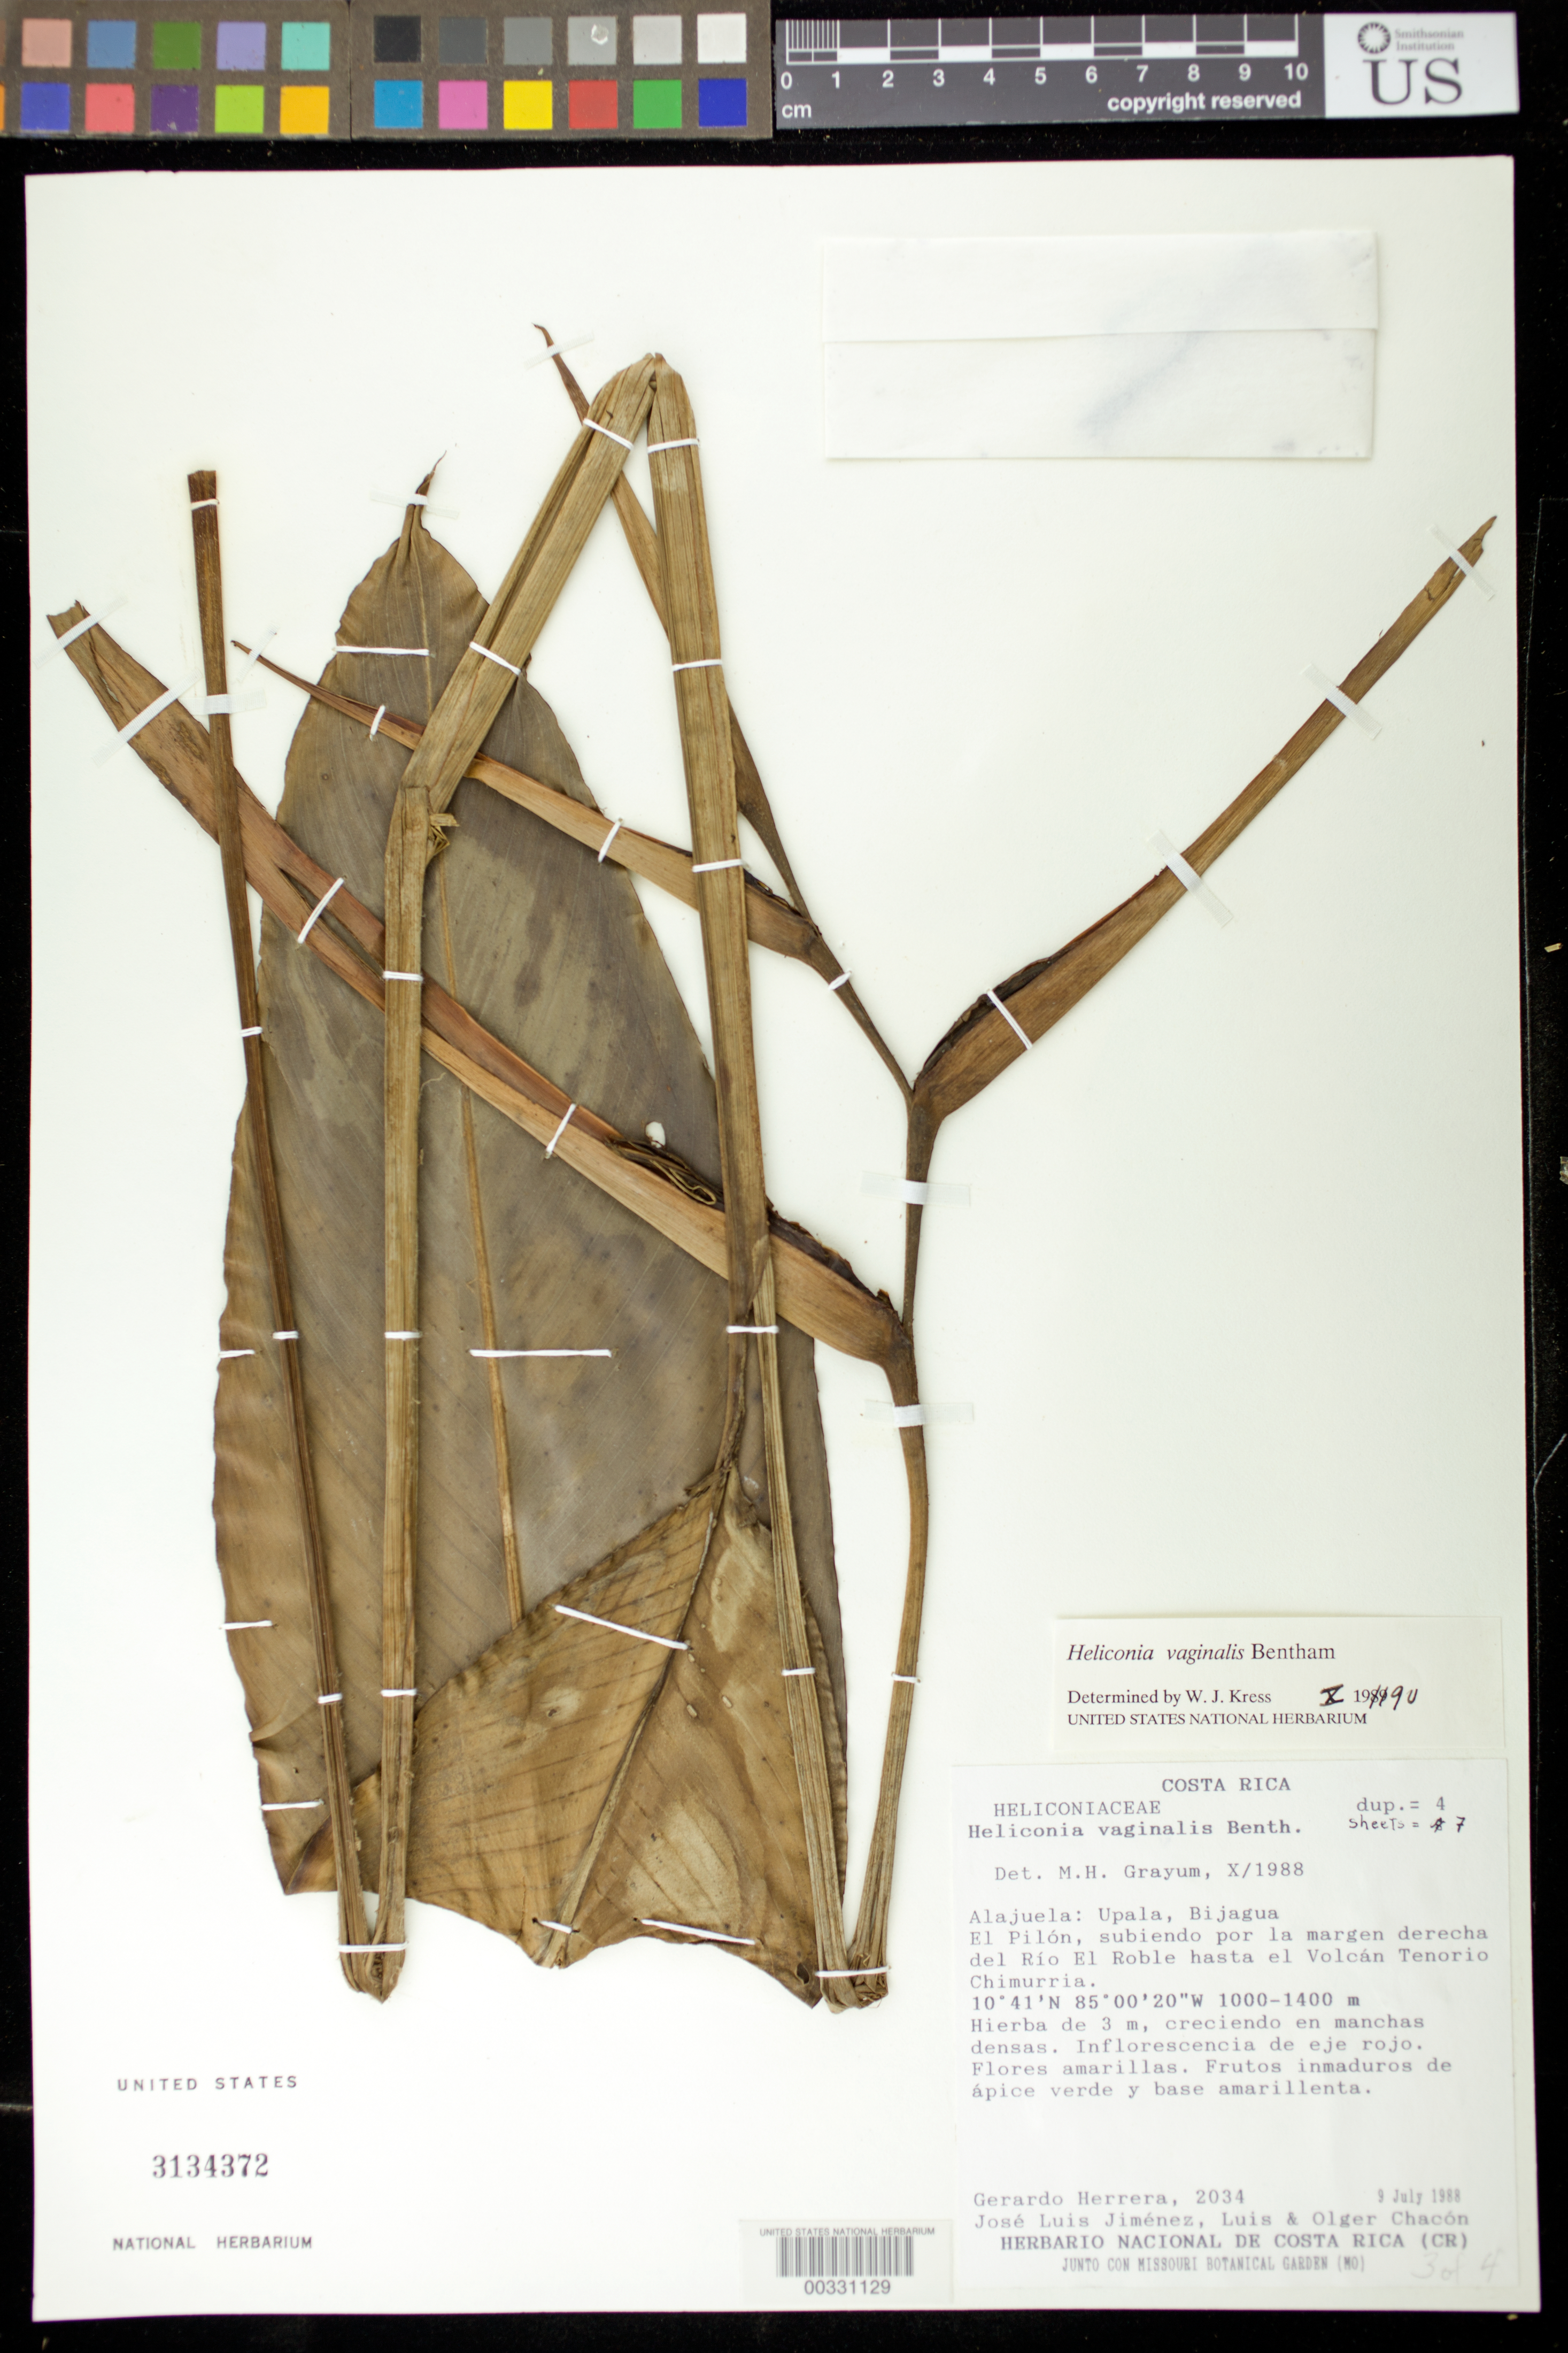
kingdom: Plantae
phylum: Tracheophyta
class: Liliopsida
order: Zingiberales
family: Heliconiaceae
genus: Heliconia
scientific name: Heliconia vaginalis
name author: Benth.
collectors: G. Herrera Ch., J. L. Jimenez, L. Chacon & O. Chacon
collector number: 2034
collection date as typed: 09 Jul 1988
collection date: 1988-07-09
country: Costa Rica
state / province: Alajuela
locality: Upala, Bijagua, El Pilon, ... by right bank of Rio El Roble up to Volcan Tenorio Chimurria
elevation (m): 1000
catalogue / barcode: US 3134372